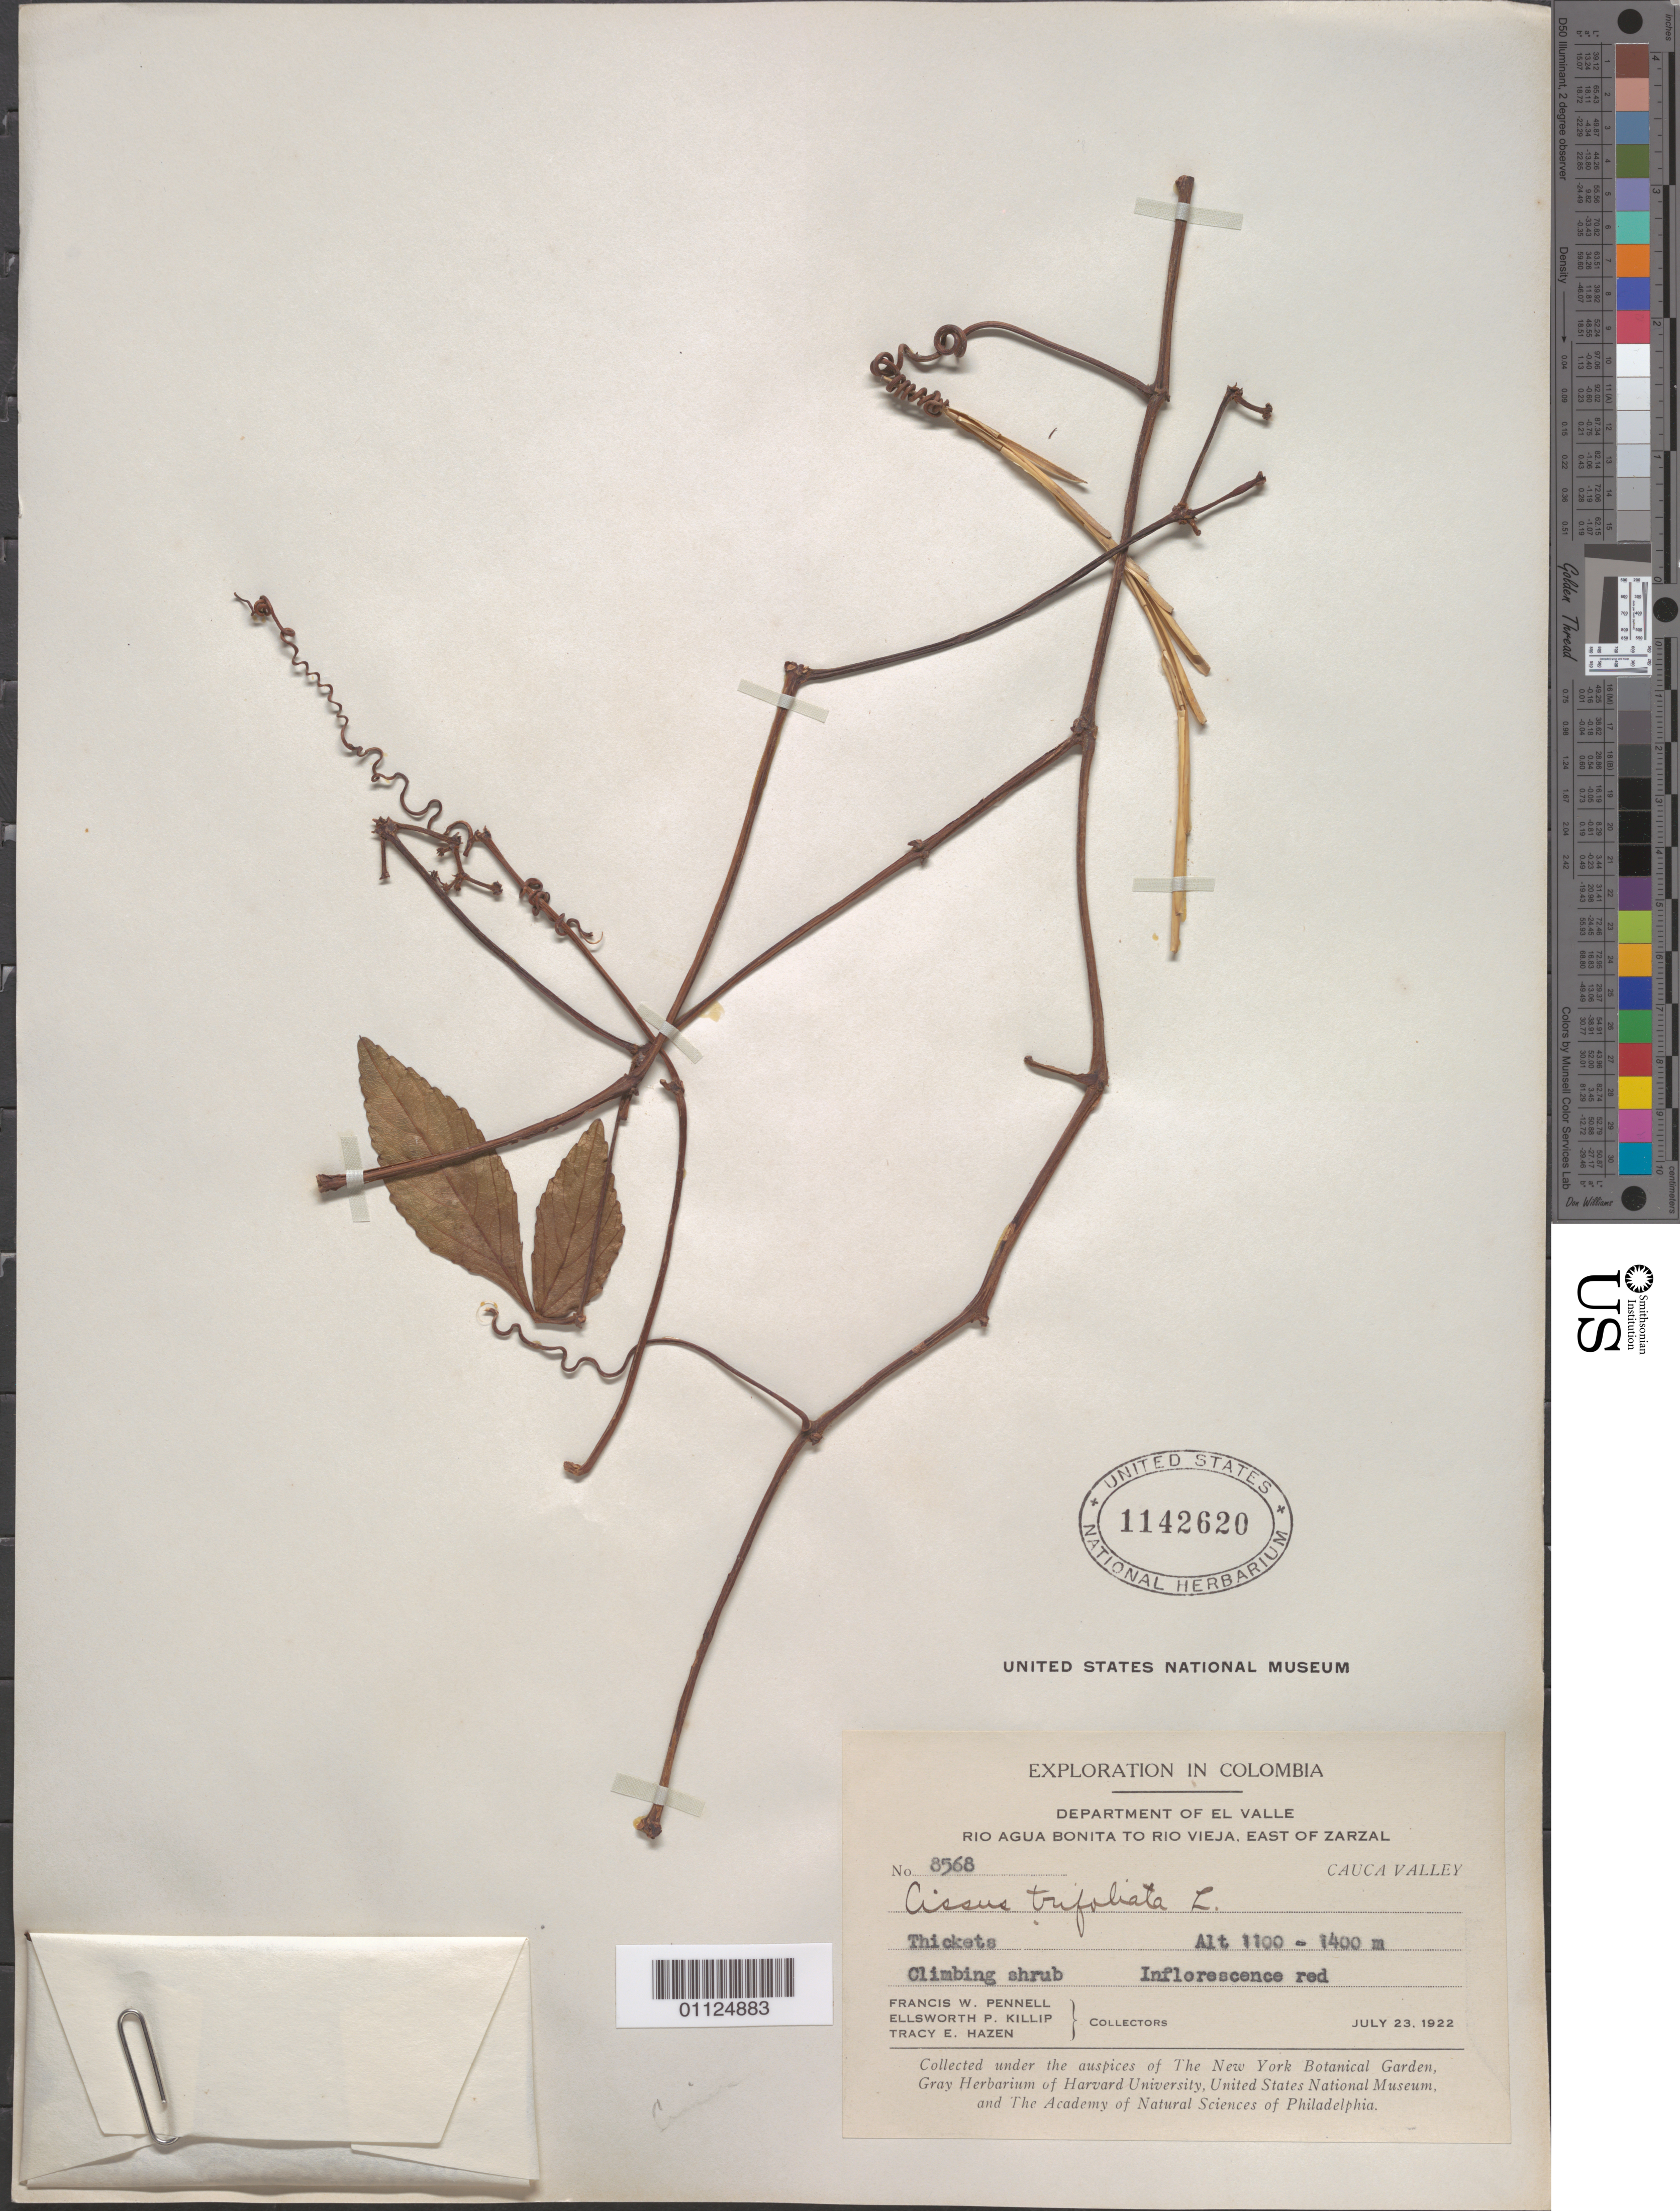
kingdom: Plantae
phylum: Tracheophyta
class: Magnoliopsida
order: Vitales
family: Vitaceae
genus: Cissus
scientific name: Cissus erosa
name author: Rich.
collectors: F. W. Pennell, E. P. Killip & T. E. Hazen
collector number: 8568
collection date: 1922-07-23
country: Colombia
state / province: Valle del Cauca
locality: Rio Agua Bonita to Rio Vieja. Cauca Valley.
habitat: Thickets. Climbing shrub.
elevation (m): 1100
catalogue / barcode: US 1142620